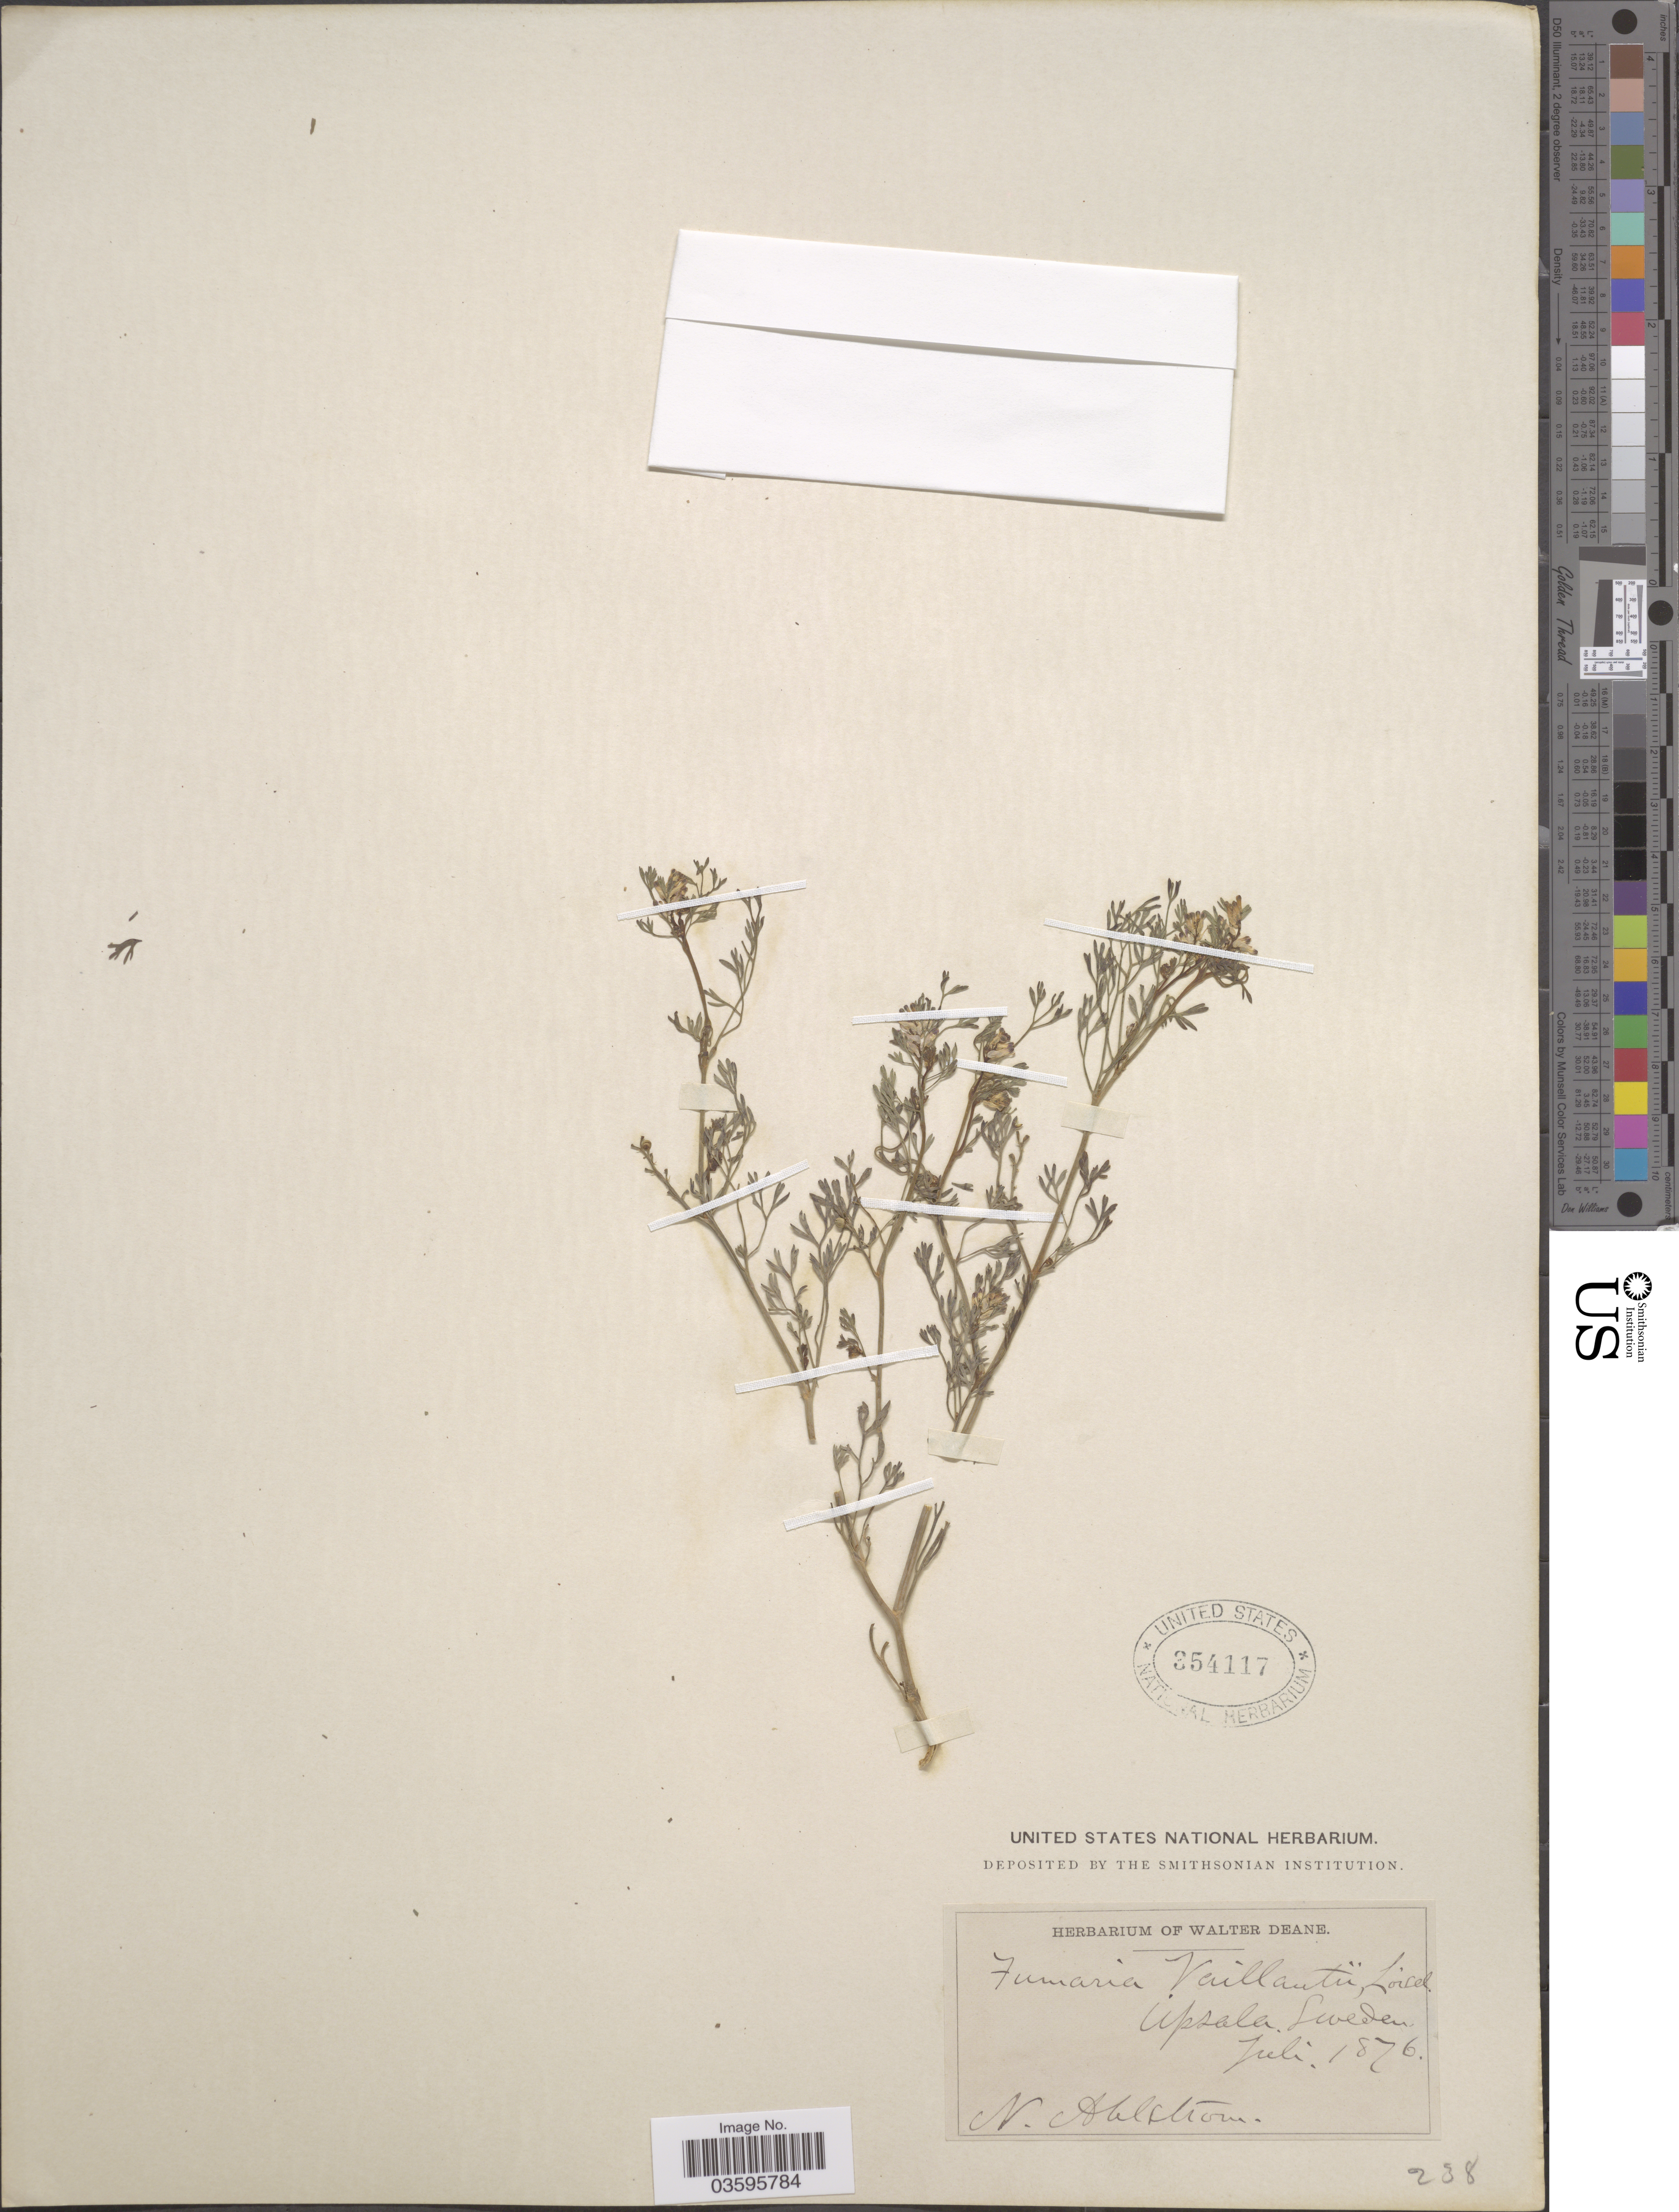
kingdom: Plantae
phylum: Tracheophyta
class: Magnoliopsida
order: Ranunculales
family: Papaveraceae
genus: Fumaria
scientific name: Fumaria vaillantii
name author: Loisel.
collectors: N. Ablstrom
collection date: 1876-07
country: Sweden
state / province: Uppsala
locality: Upsala.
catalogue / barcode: US 354117